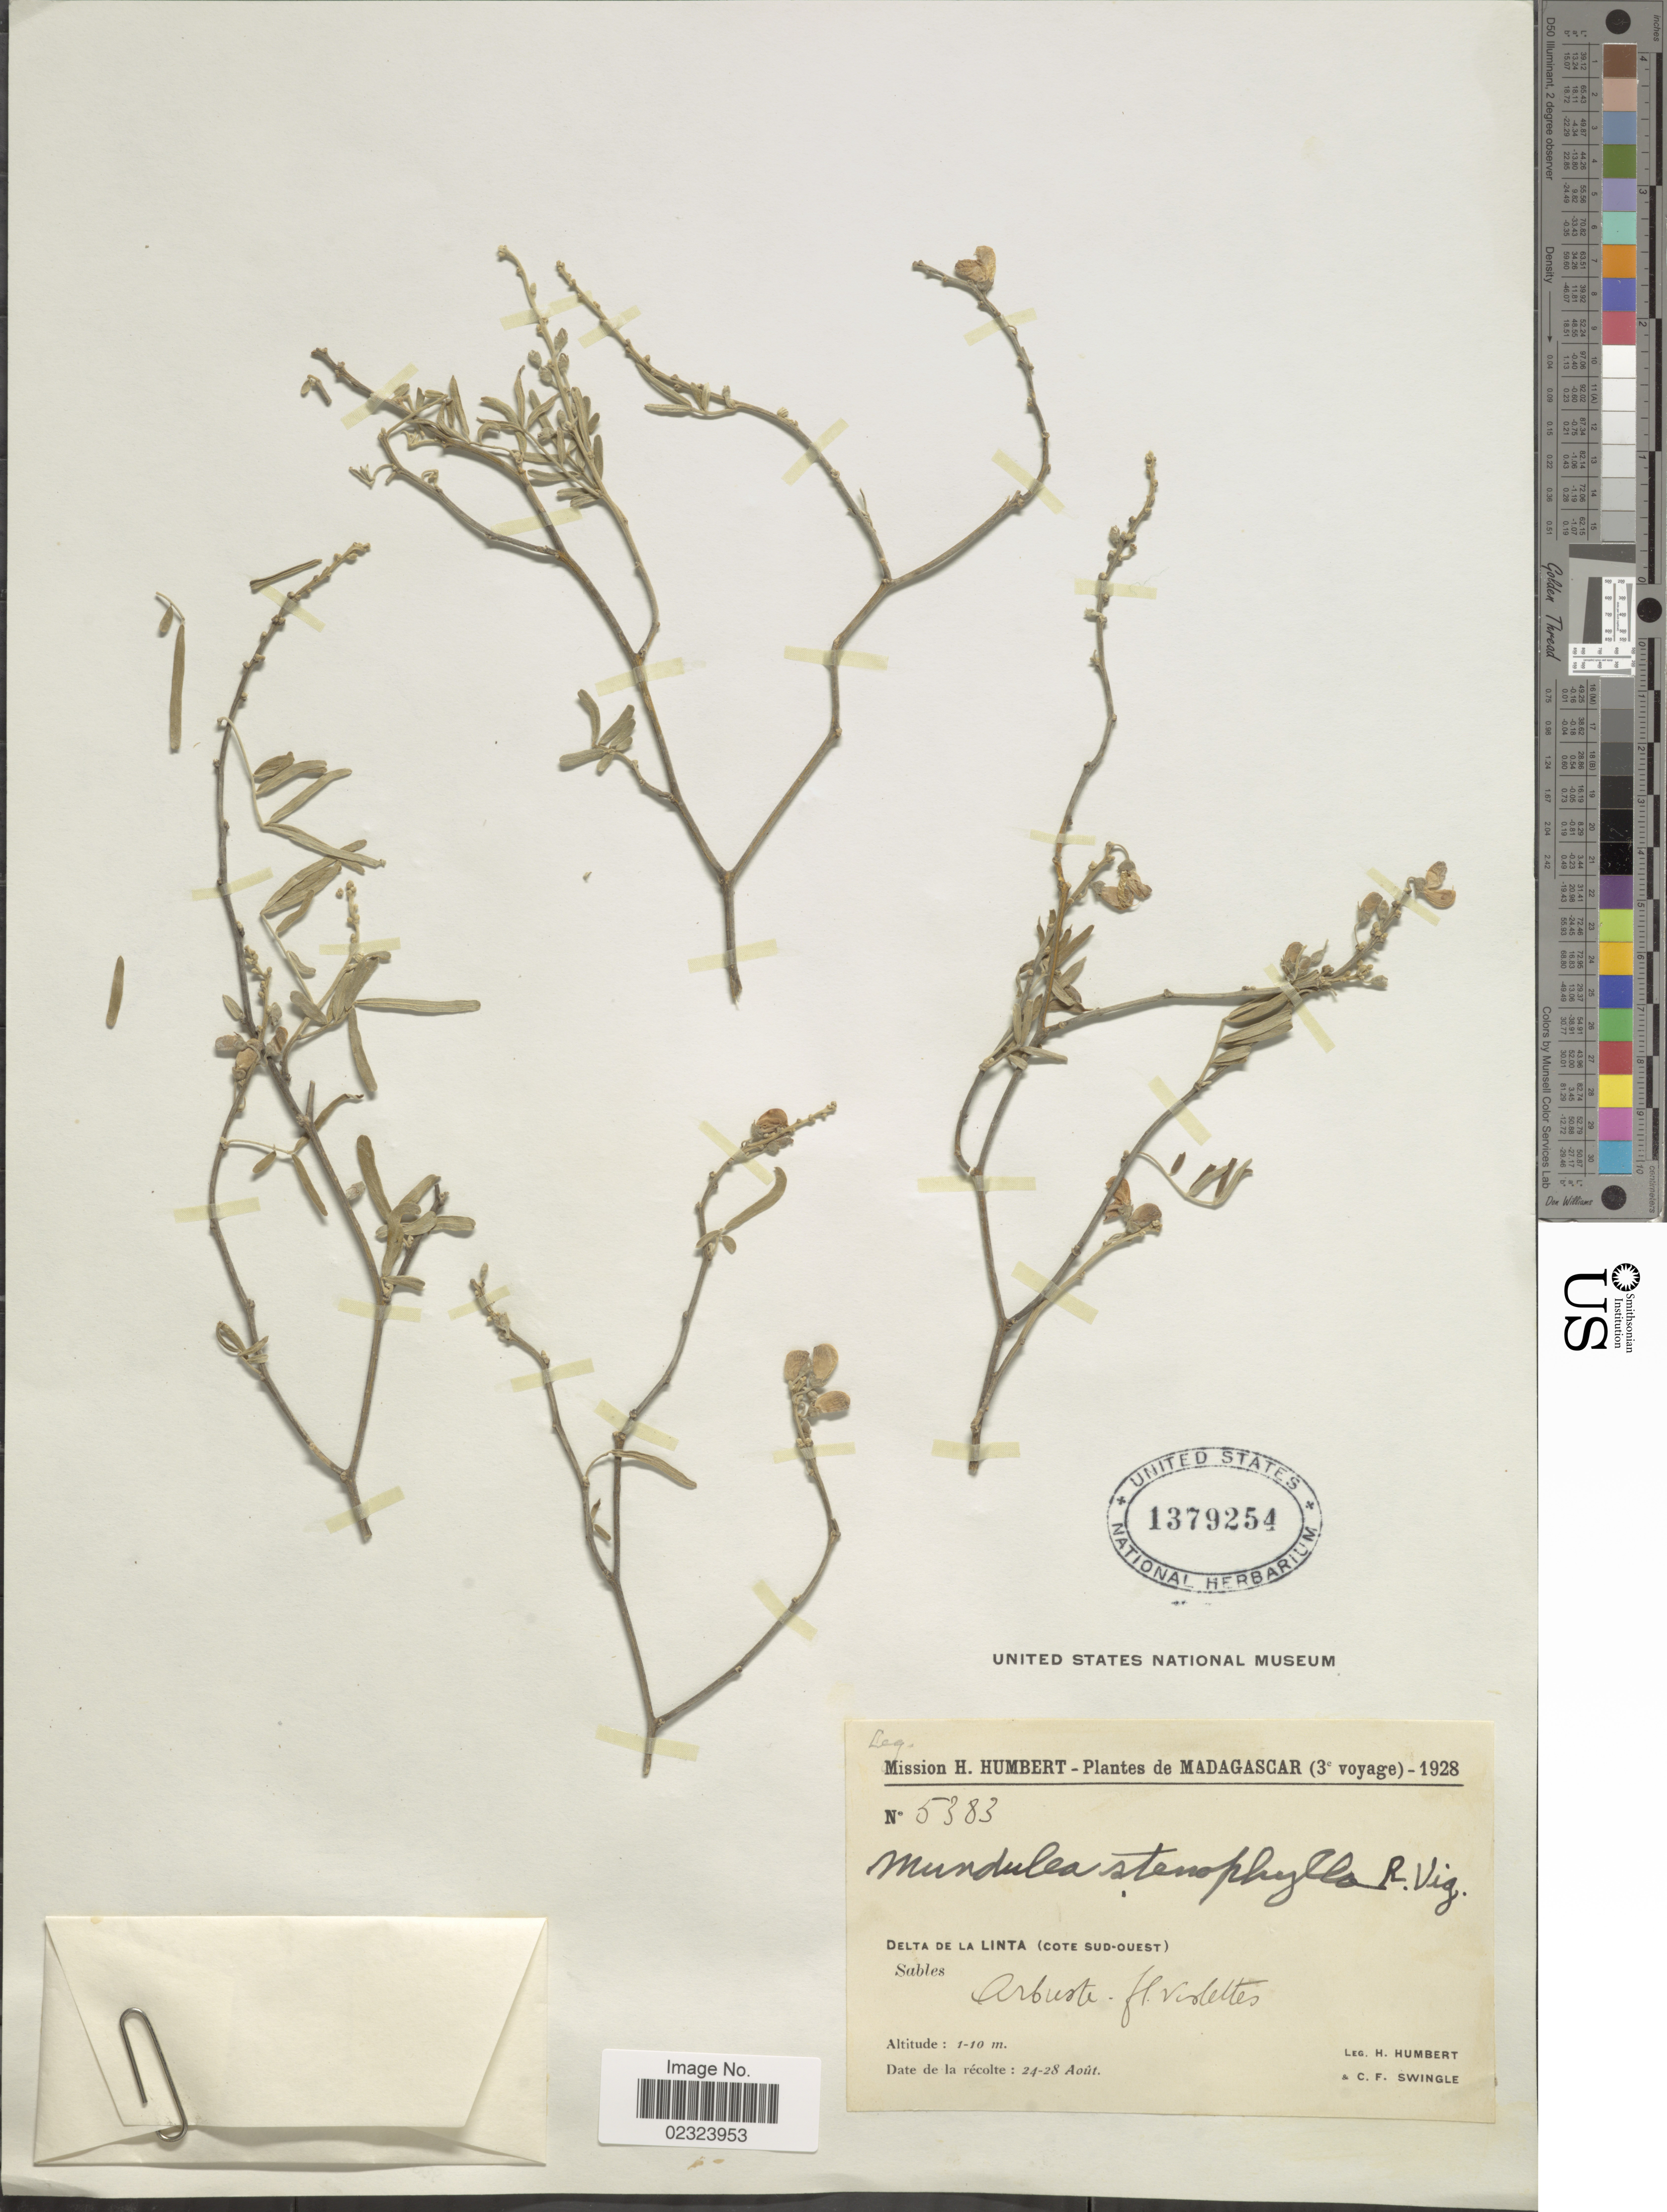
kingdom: Plantae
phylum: Tracheophyta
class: Magnoliopsida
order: Fabales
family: Fabaceae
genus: Mundulea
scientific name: Mundulea stenophylla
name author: R. Vig.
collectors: H. Humbert & C. Swingle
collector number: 5383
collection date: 1928-08-24/1928-08-28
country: Madagascar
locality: Delta de La Linta (Cote Sud-Ouest)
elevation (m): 1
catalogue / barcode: US 1379254